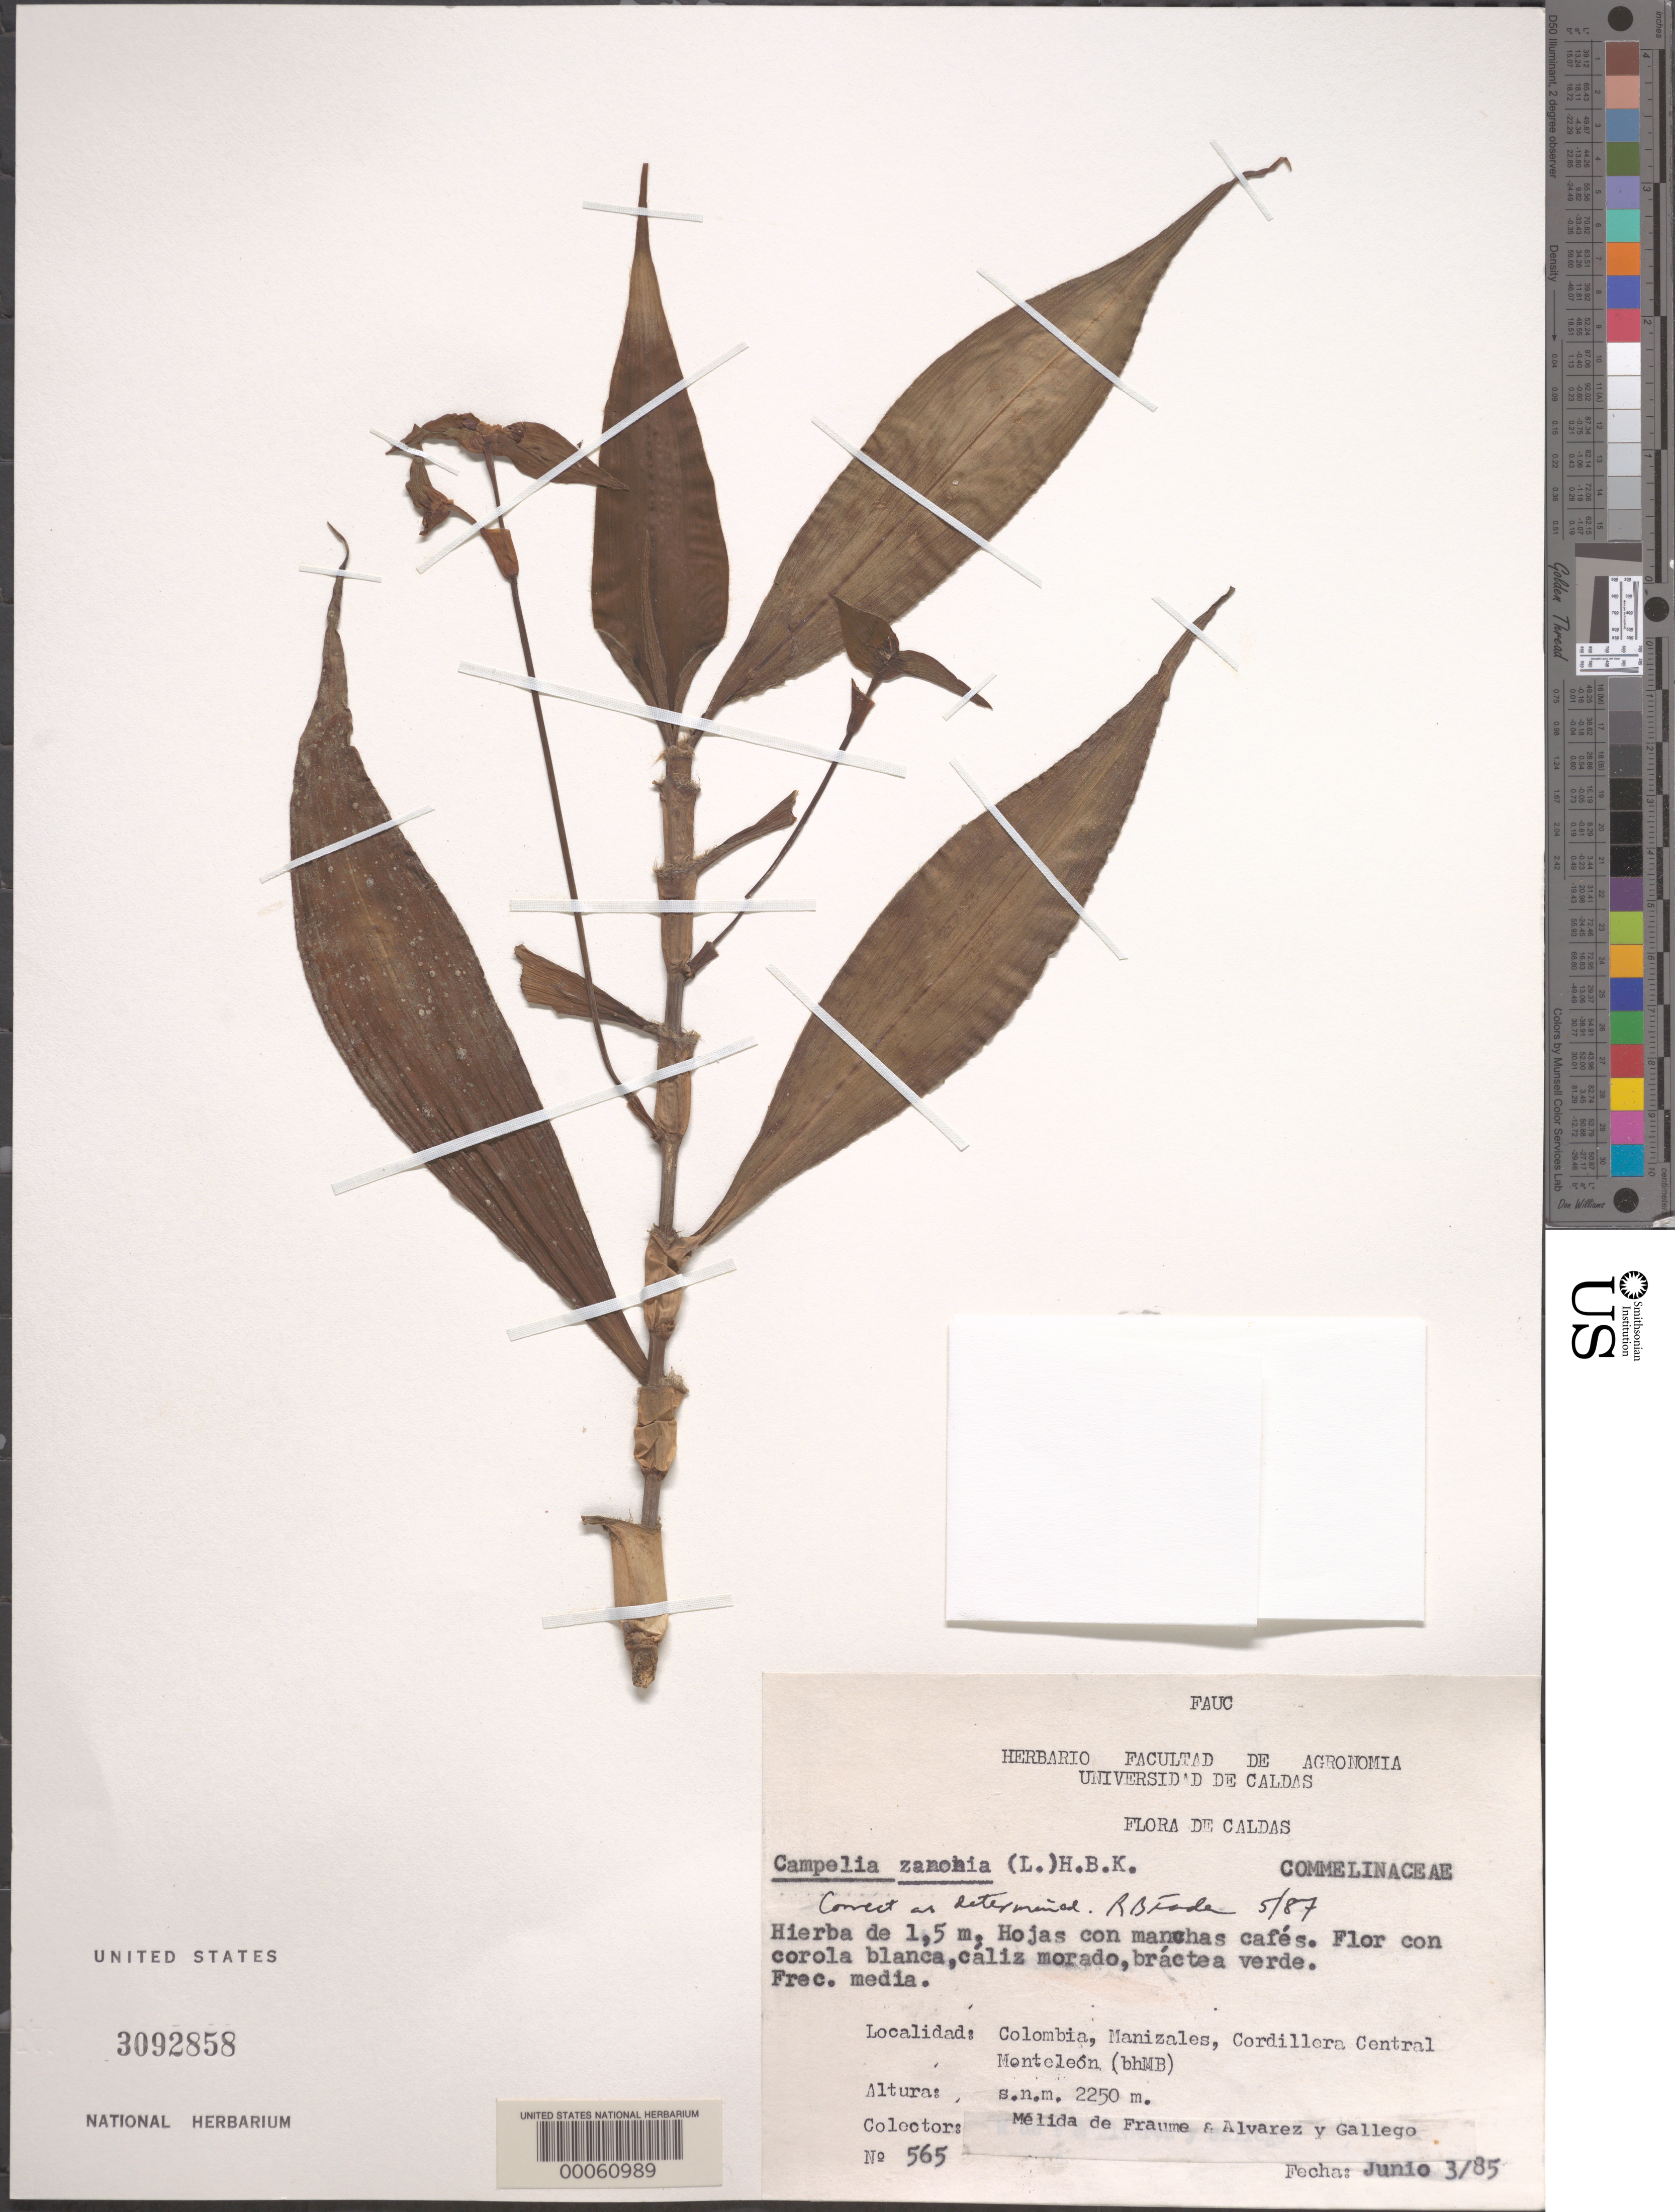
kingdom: Plantae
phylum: Tracheophyta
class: Liliopsida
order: Commelinales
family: Commelinaceae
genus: Tradescantia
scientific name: Tradescantia zanonia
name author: (L.) Sw.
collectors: M. Fraume & A. Gallego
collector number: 565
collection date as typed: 03 Jun 1985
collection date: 1985-06-03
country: Colombia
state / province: Caldas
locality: Manizales, Cordillera Central Monte Leon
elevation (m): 2250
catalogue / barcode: US 3092858